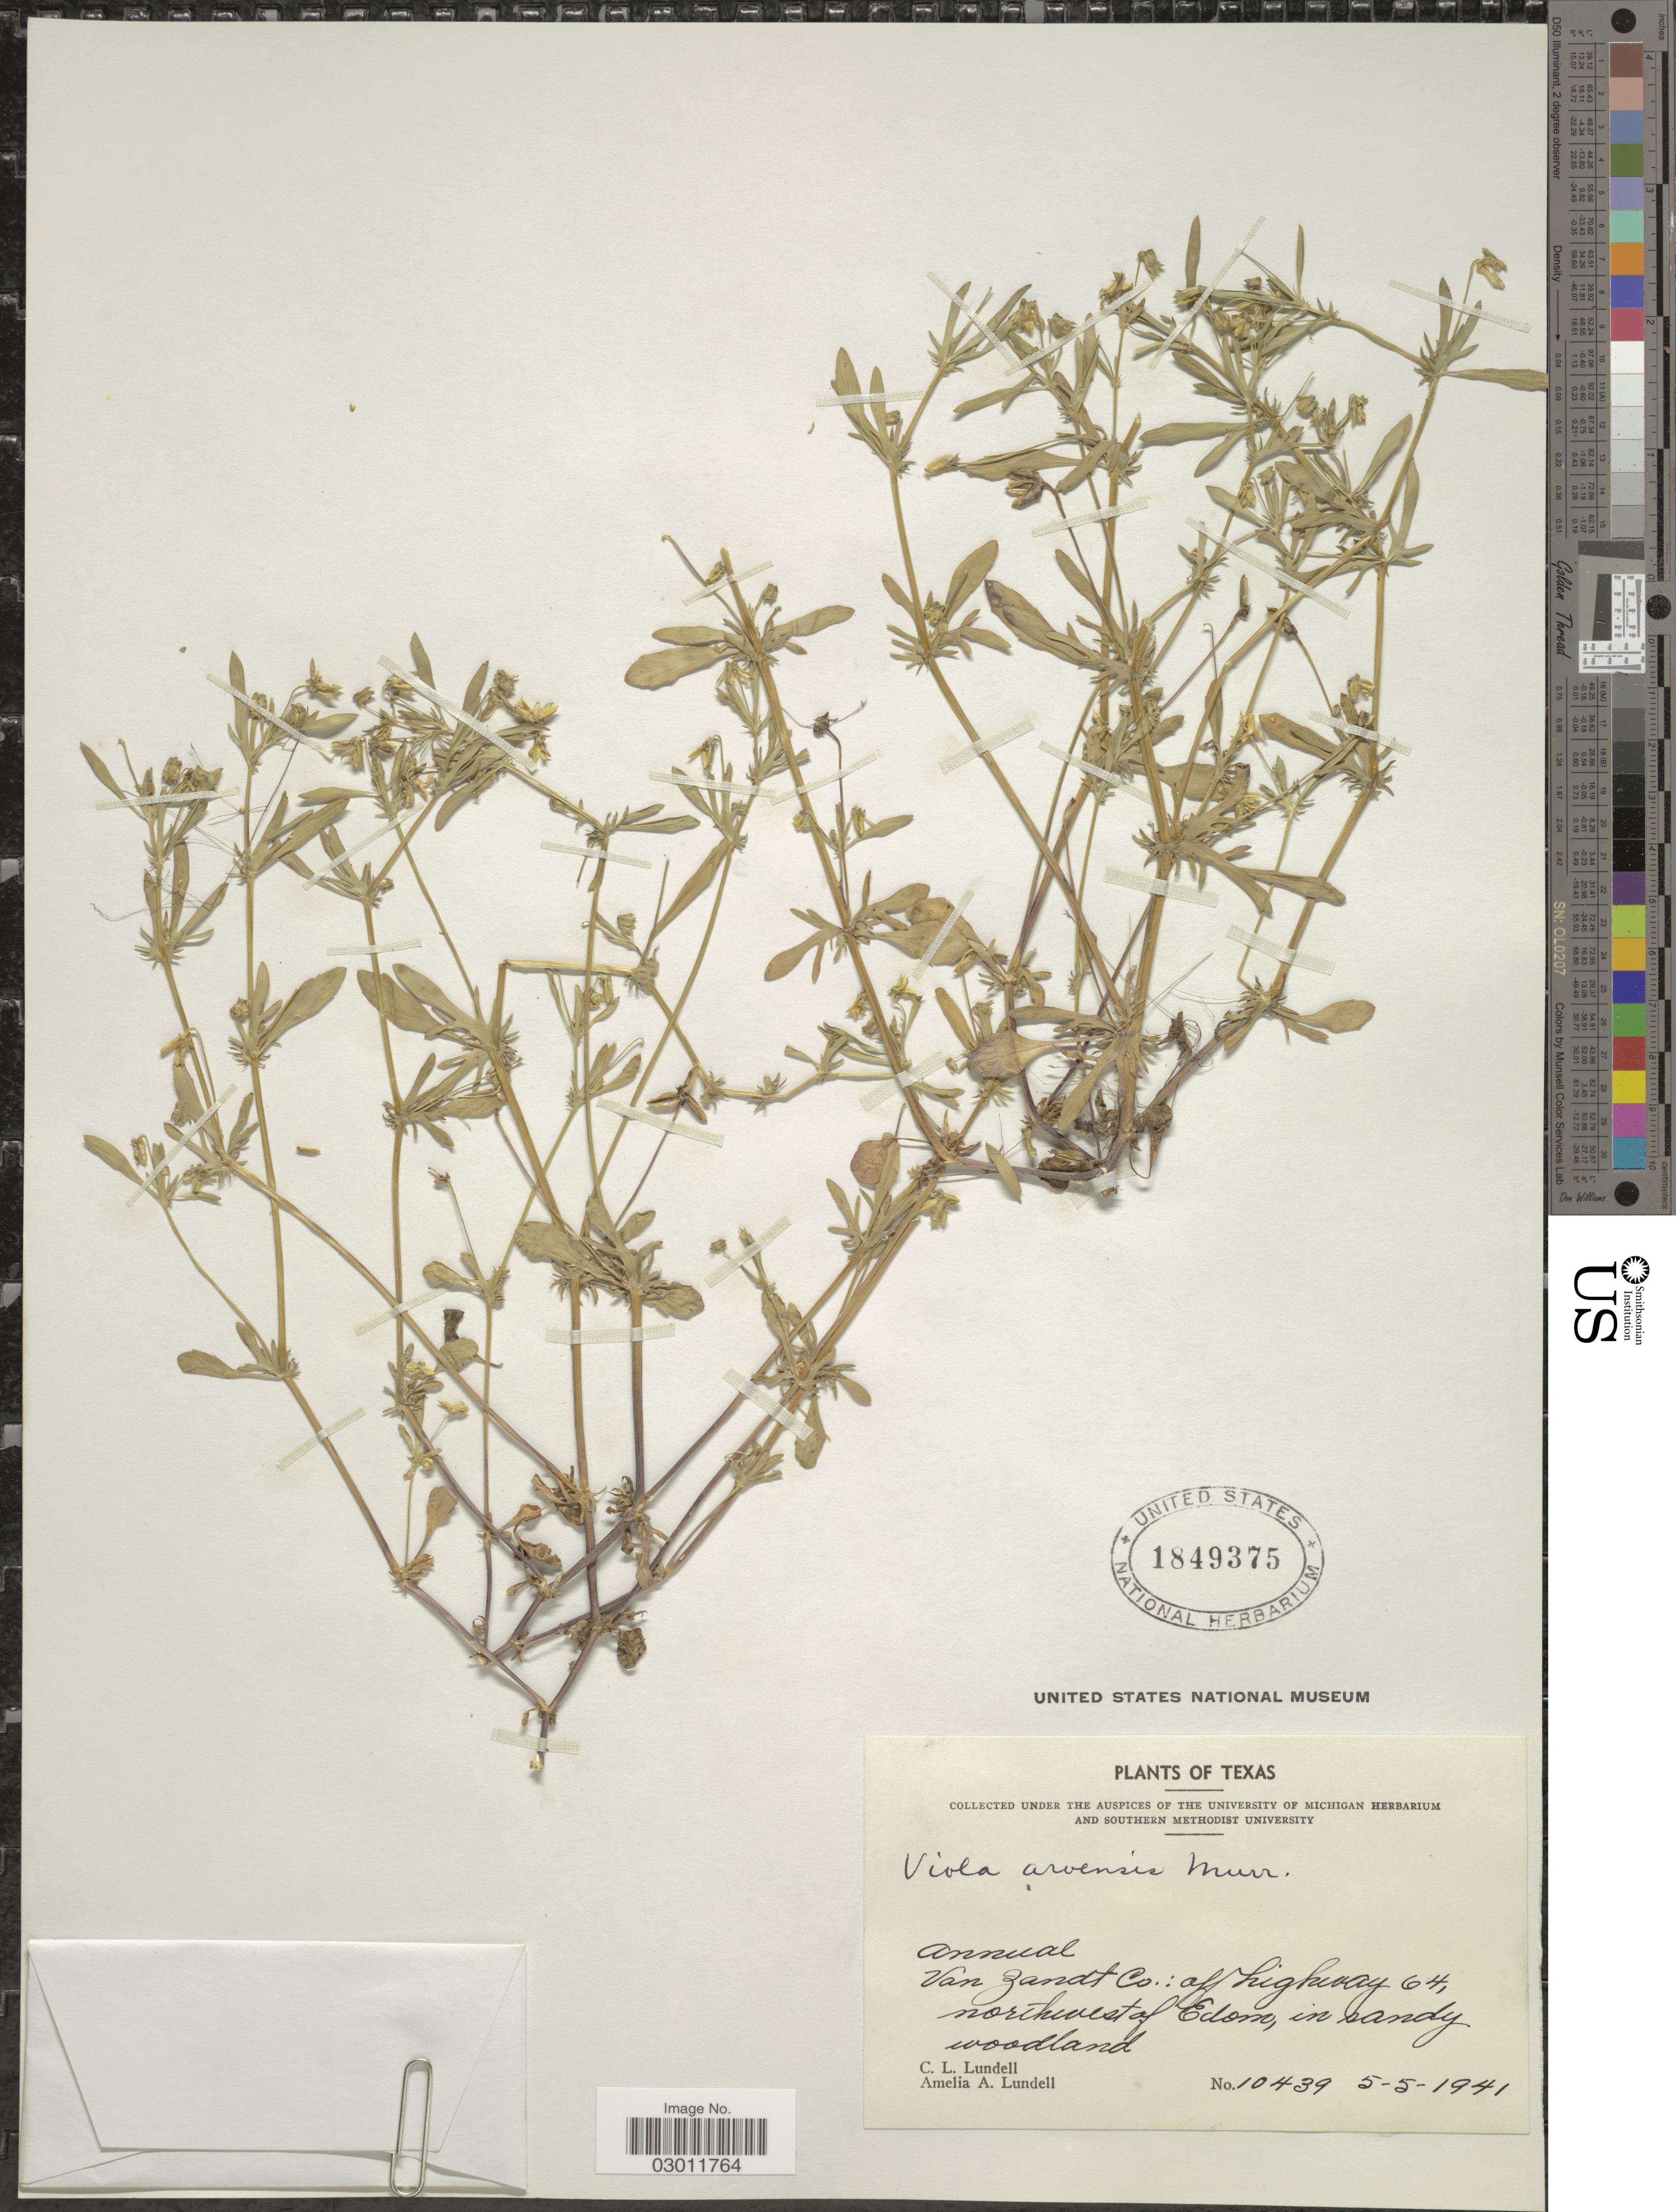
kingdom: Plantae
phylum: Tracheophyta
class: Magnoliopsida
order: Malpighiales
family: Violaceae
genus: Viola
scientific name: Viola arvensis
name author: Murray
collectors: C. L. Lundell & A. A. Lundell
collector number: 10439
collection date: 1941-05-05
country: United States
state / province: Texas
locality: Van Zandt Co.: off highway 64, northwest of Edom.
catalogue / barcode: US 1849375